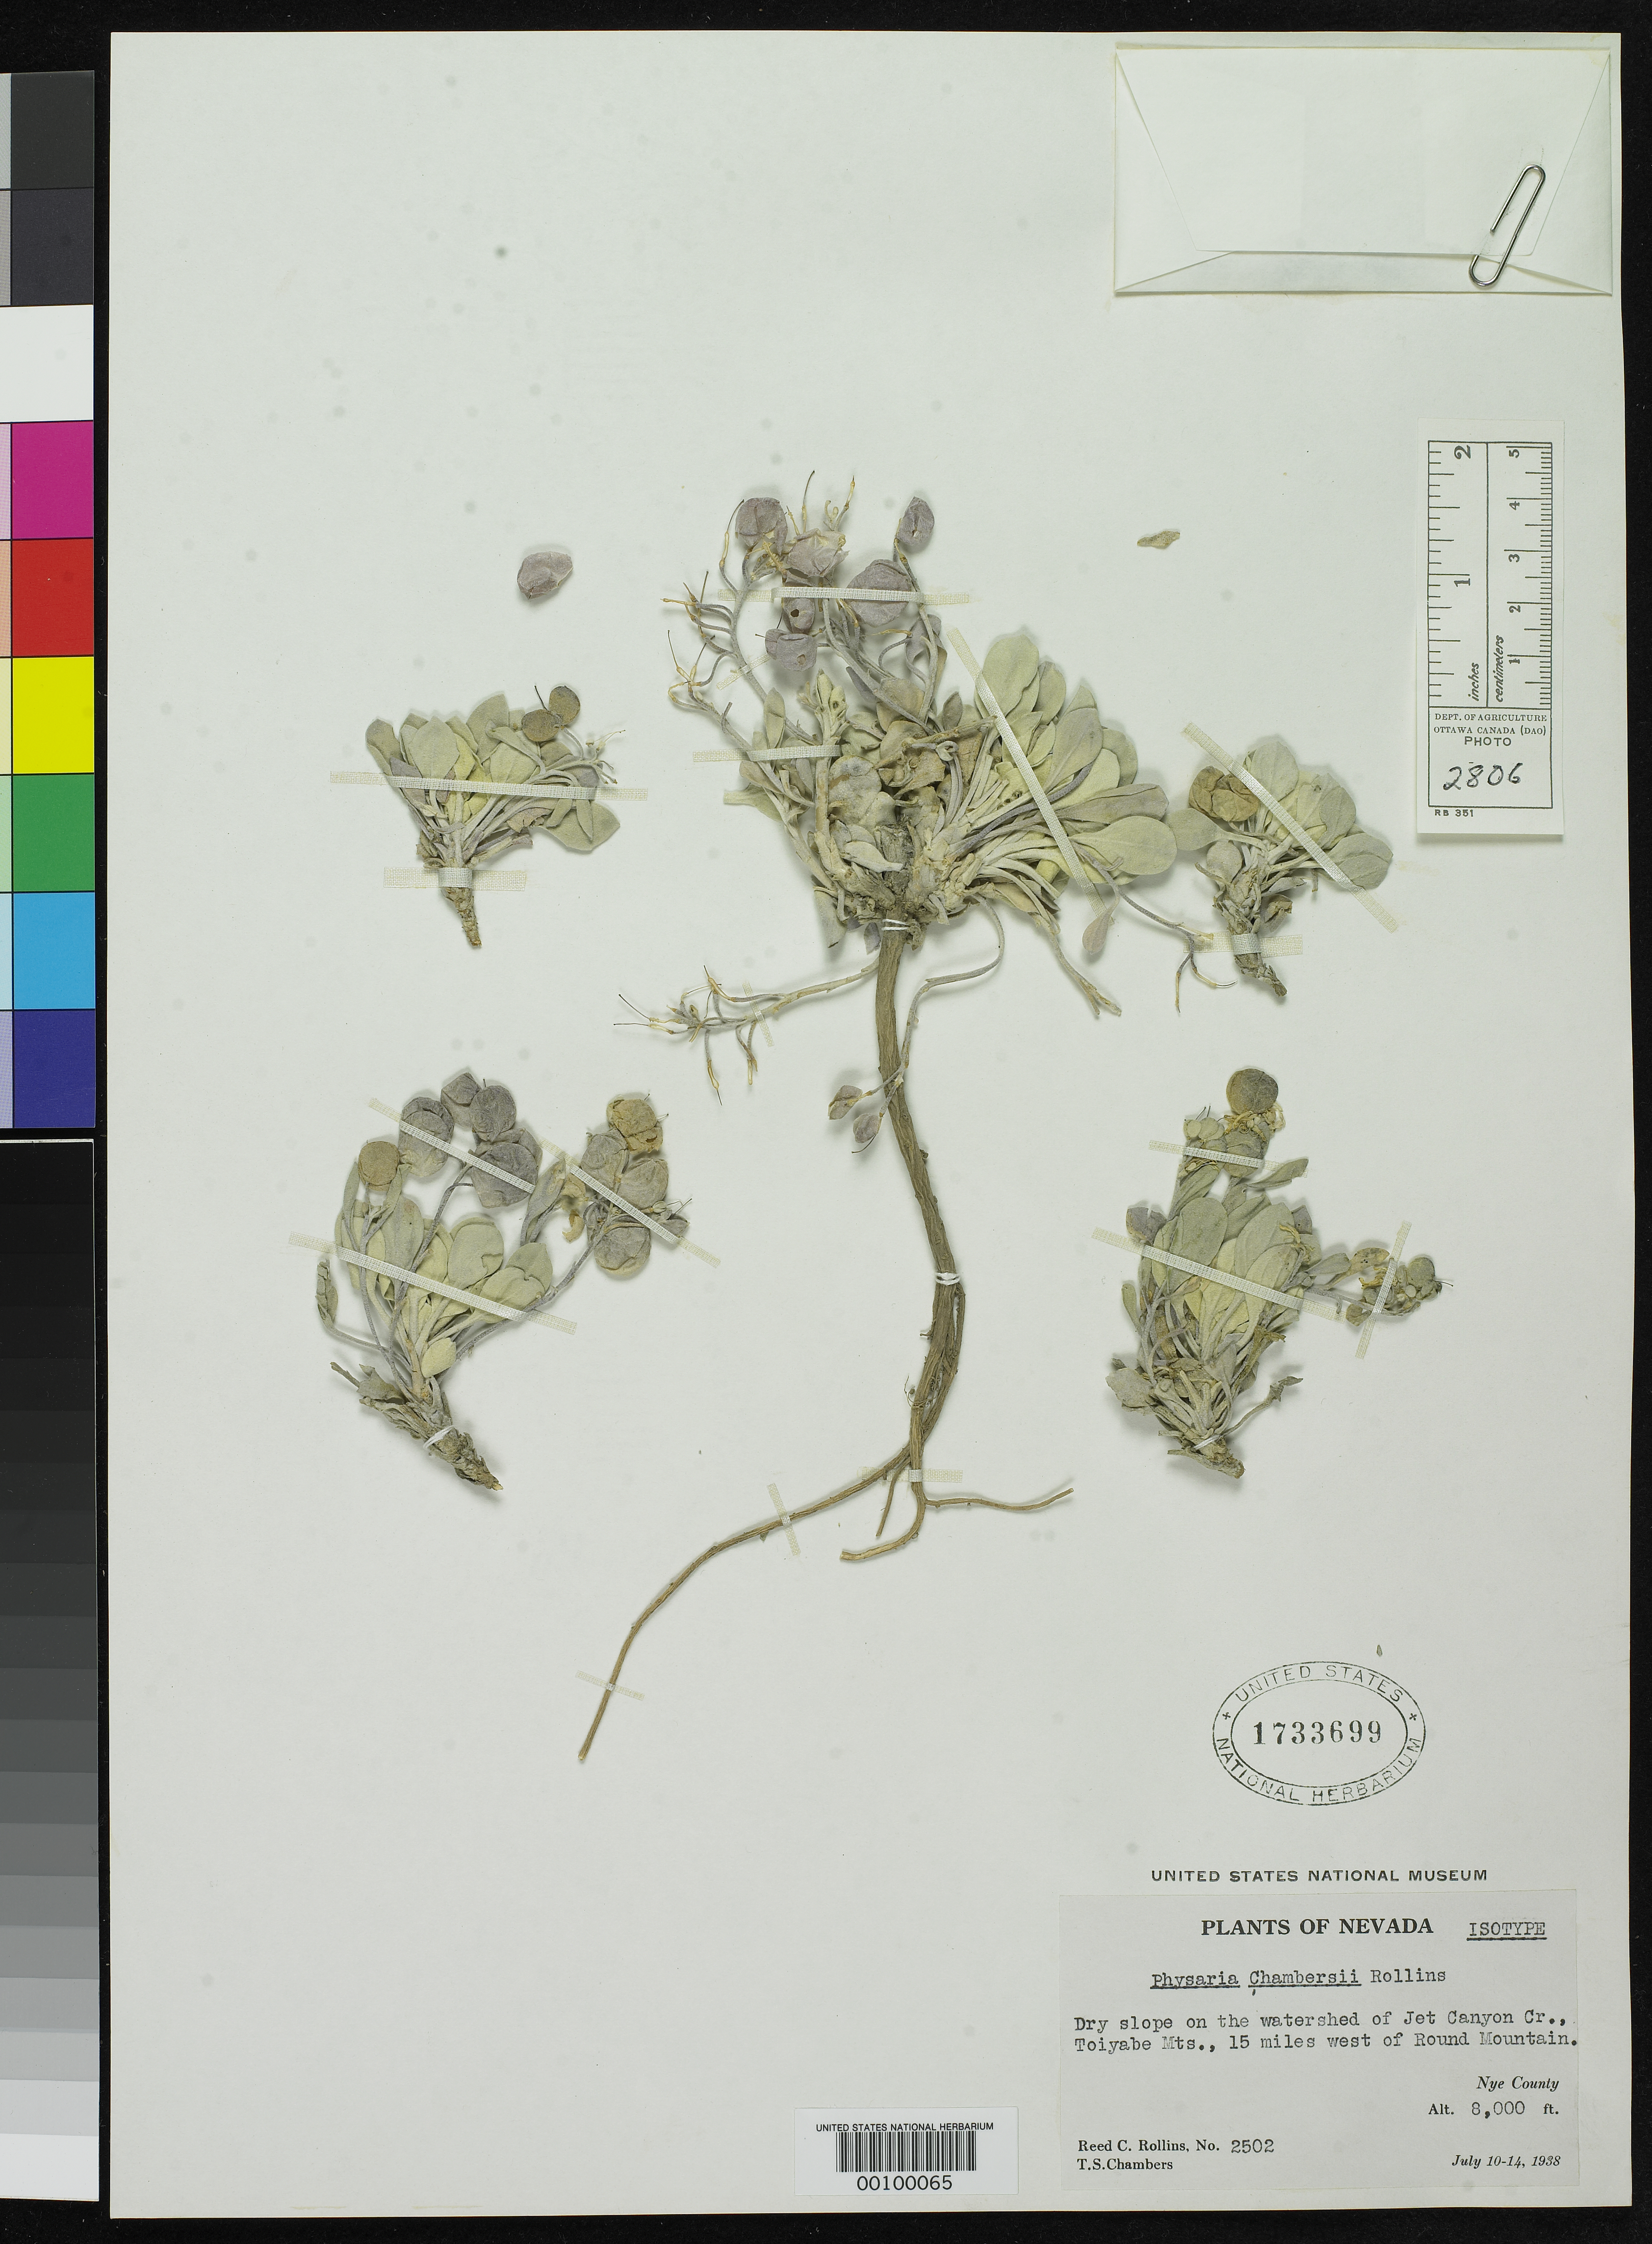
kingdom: Plantae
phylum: Tracheophyta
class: Magnoliopsida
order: Brassicales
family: Brassicaceae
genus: Physaria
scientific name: Physaria chambersii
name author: Rollins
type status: Isotype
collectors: R. C. Rollins & T. Chambers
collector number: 2502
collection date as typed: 10 Jul 1938 to 14 Jul 1938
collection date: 1938-07-10/1938-07-14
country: United States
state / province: Nevada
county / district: Nye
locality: Watershed of Jet Canyon Creek, Toiyabe Mts. 15 mi. west of Round Mt.; alt. 8000 ft.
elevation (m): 2438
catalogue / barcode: US 1733699